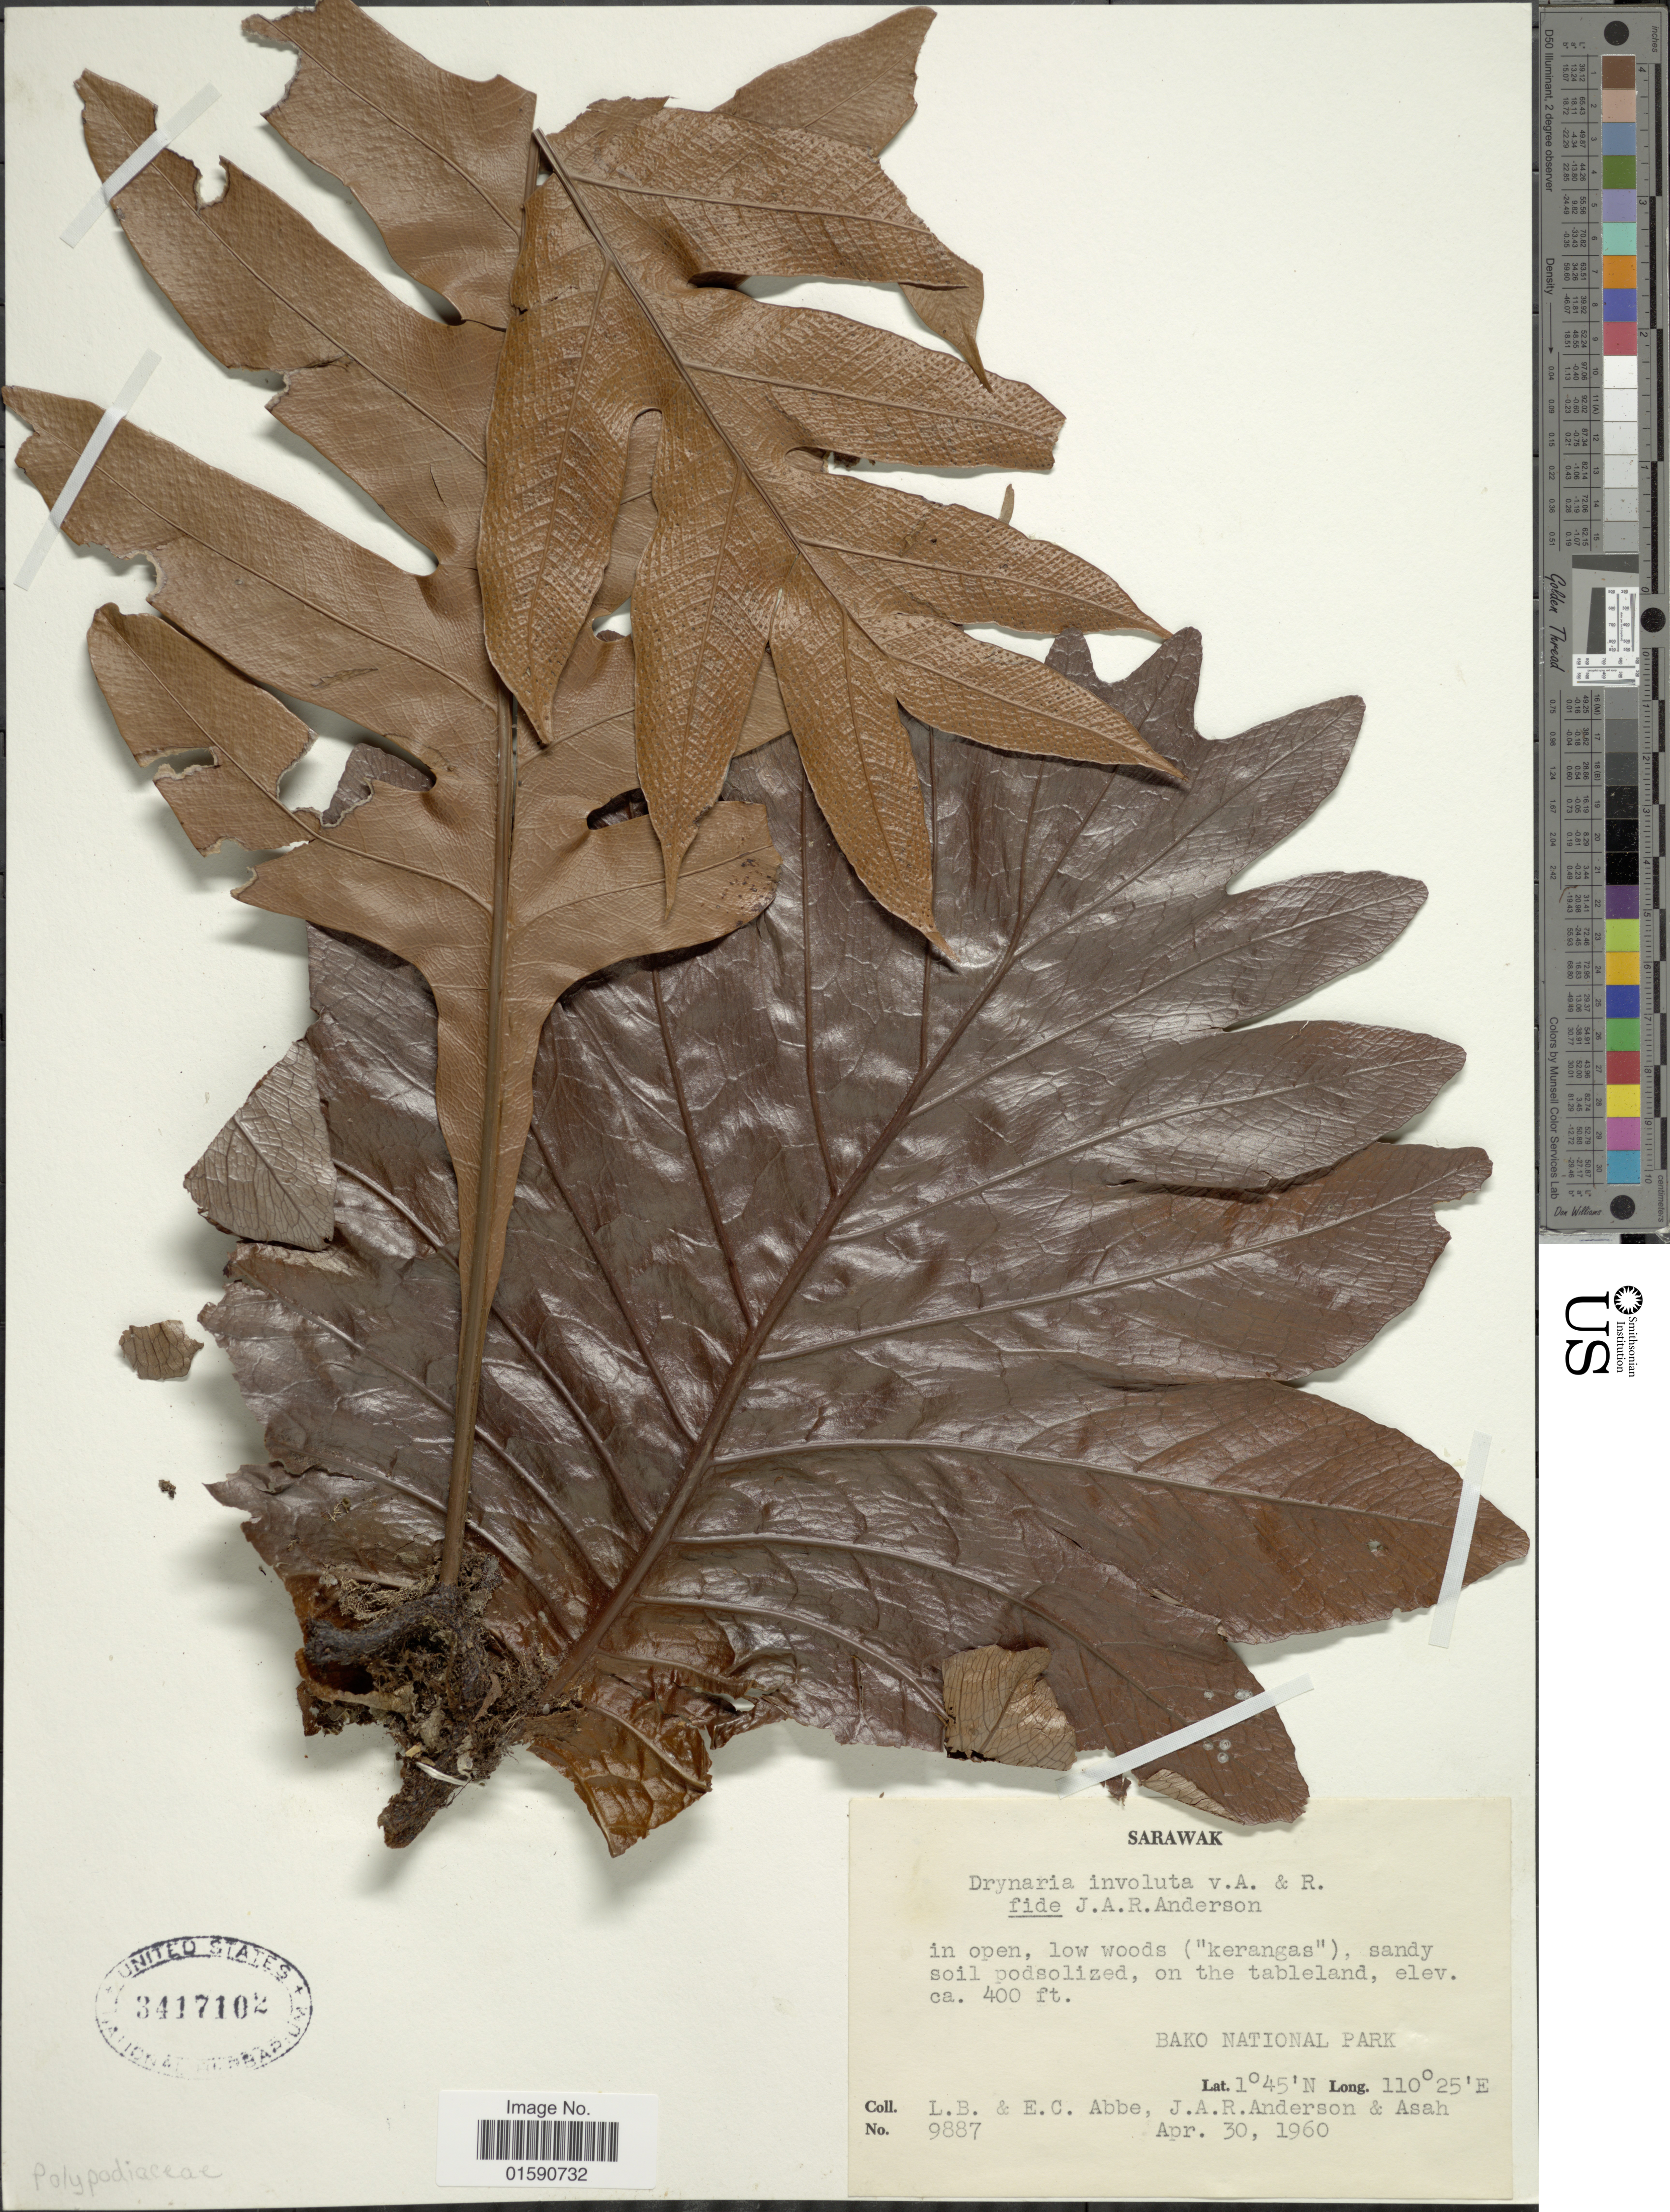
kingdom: Plantae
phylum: Tracheophyta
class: Polypodiopsida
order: Polypodiales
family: Polypodiaceae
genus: Drynaria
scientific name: Drynaria involuta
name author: Alderw.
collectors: L. B. Abbe, E. C. Abbe, J. A. R. Anderson & Asah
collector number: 9887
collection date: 1960-04-30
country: Malaysia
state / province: Sarawak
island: Borneo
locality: Bako National Park, Sarawak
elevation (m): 122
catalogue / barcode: US 3417102